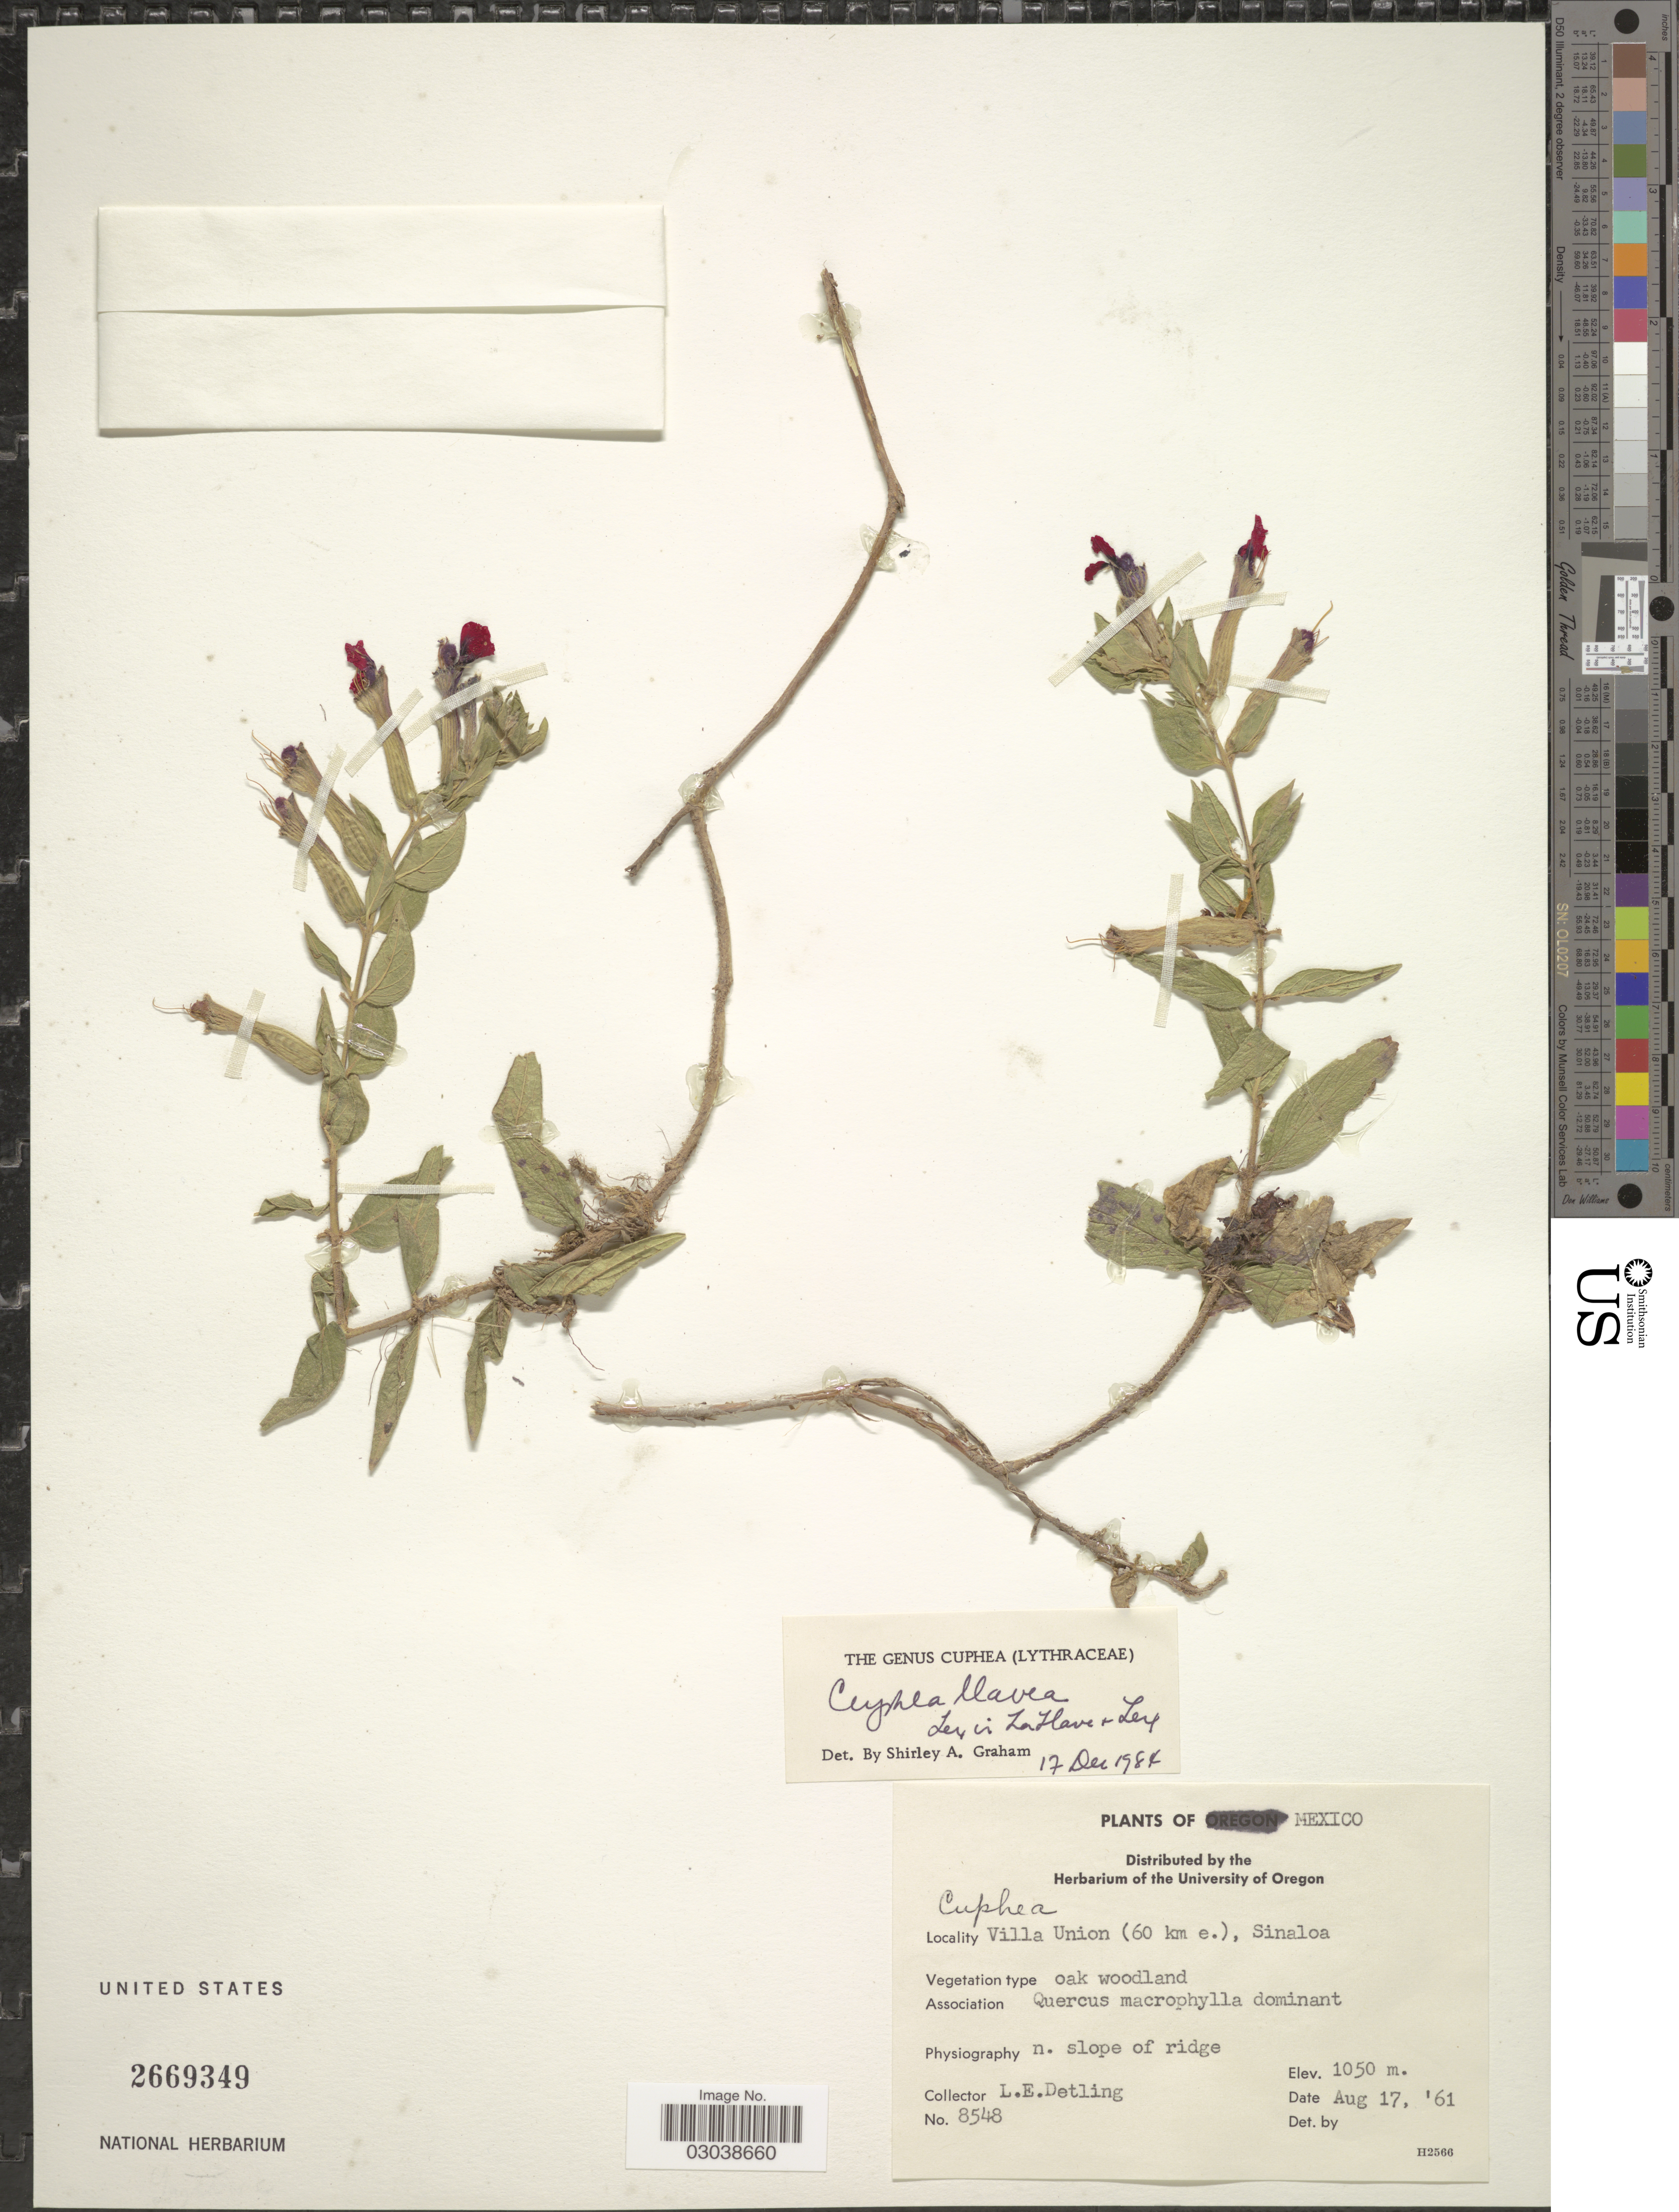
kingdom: Plantae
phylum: Tracheophyta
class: Magnoliopsida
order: Myrtales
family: Lythraceae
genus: Cuphea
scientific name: Cuphea llavea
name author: Lex.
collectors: L. E. Detling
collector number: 8548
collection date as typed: Transcribed d/m/y: 17/8/61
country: Mexico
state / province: Sinaloa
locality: Villa Union (60 km e.), Sinaloa.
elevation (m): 1050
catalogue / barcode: US 2669349